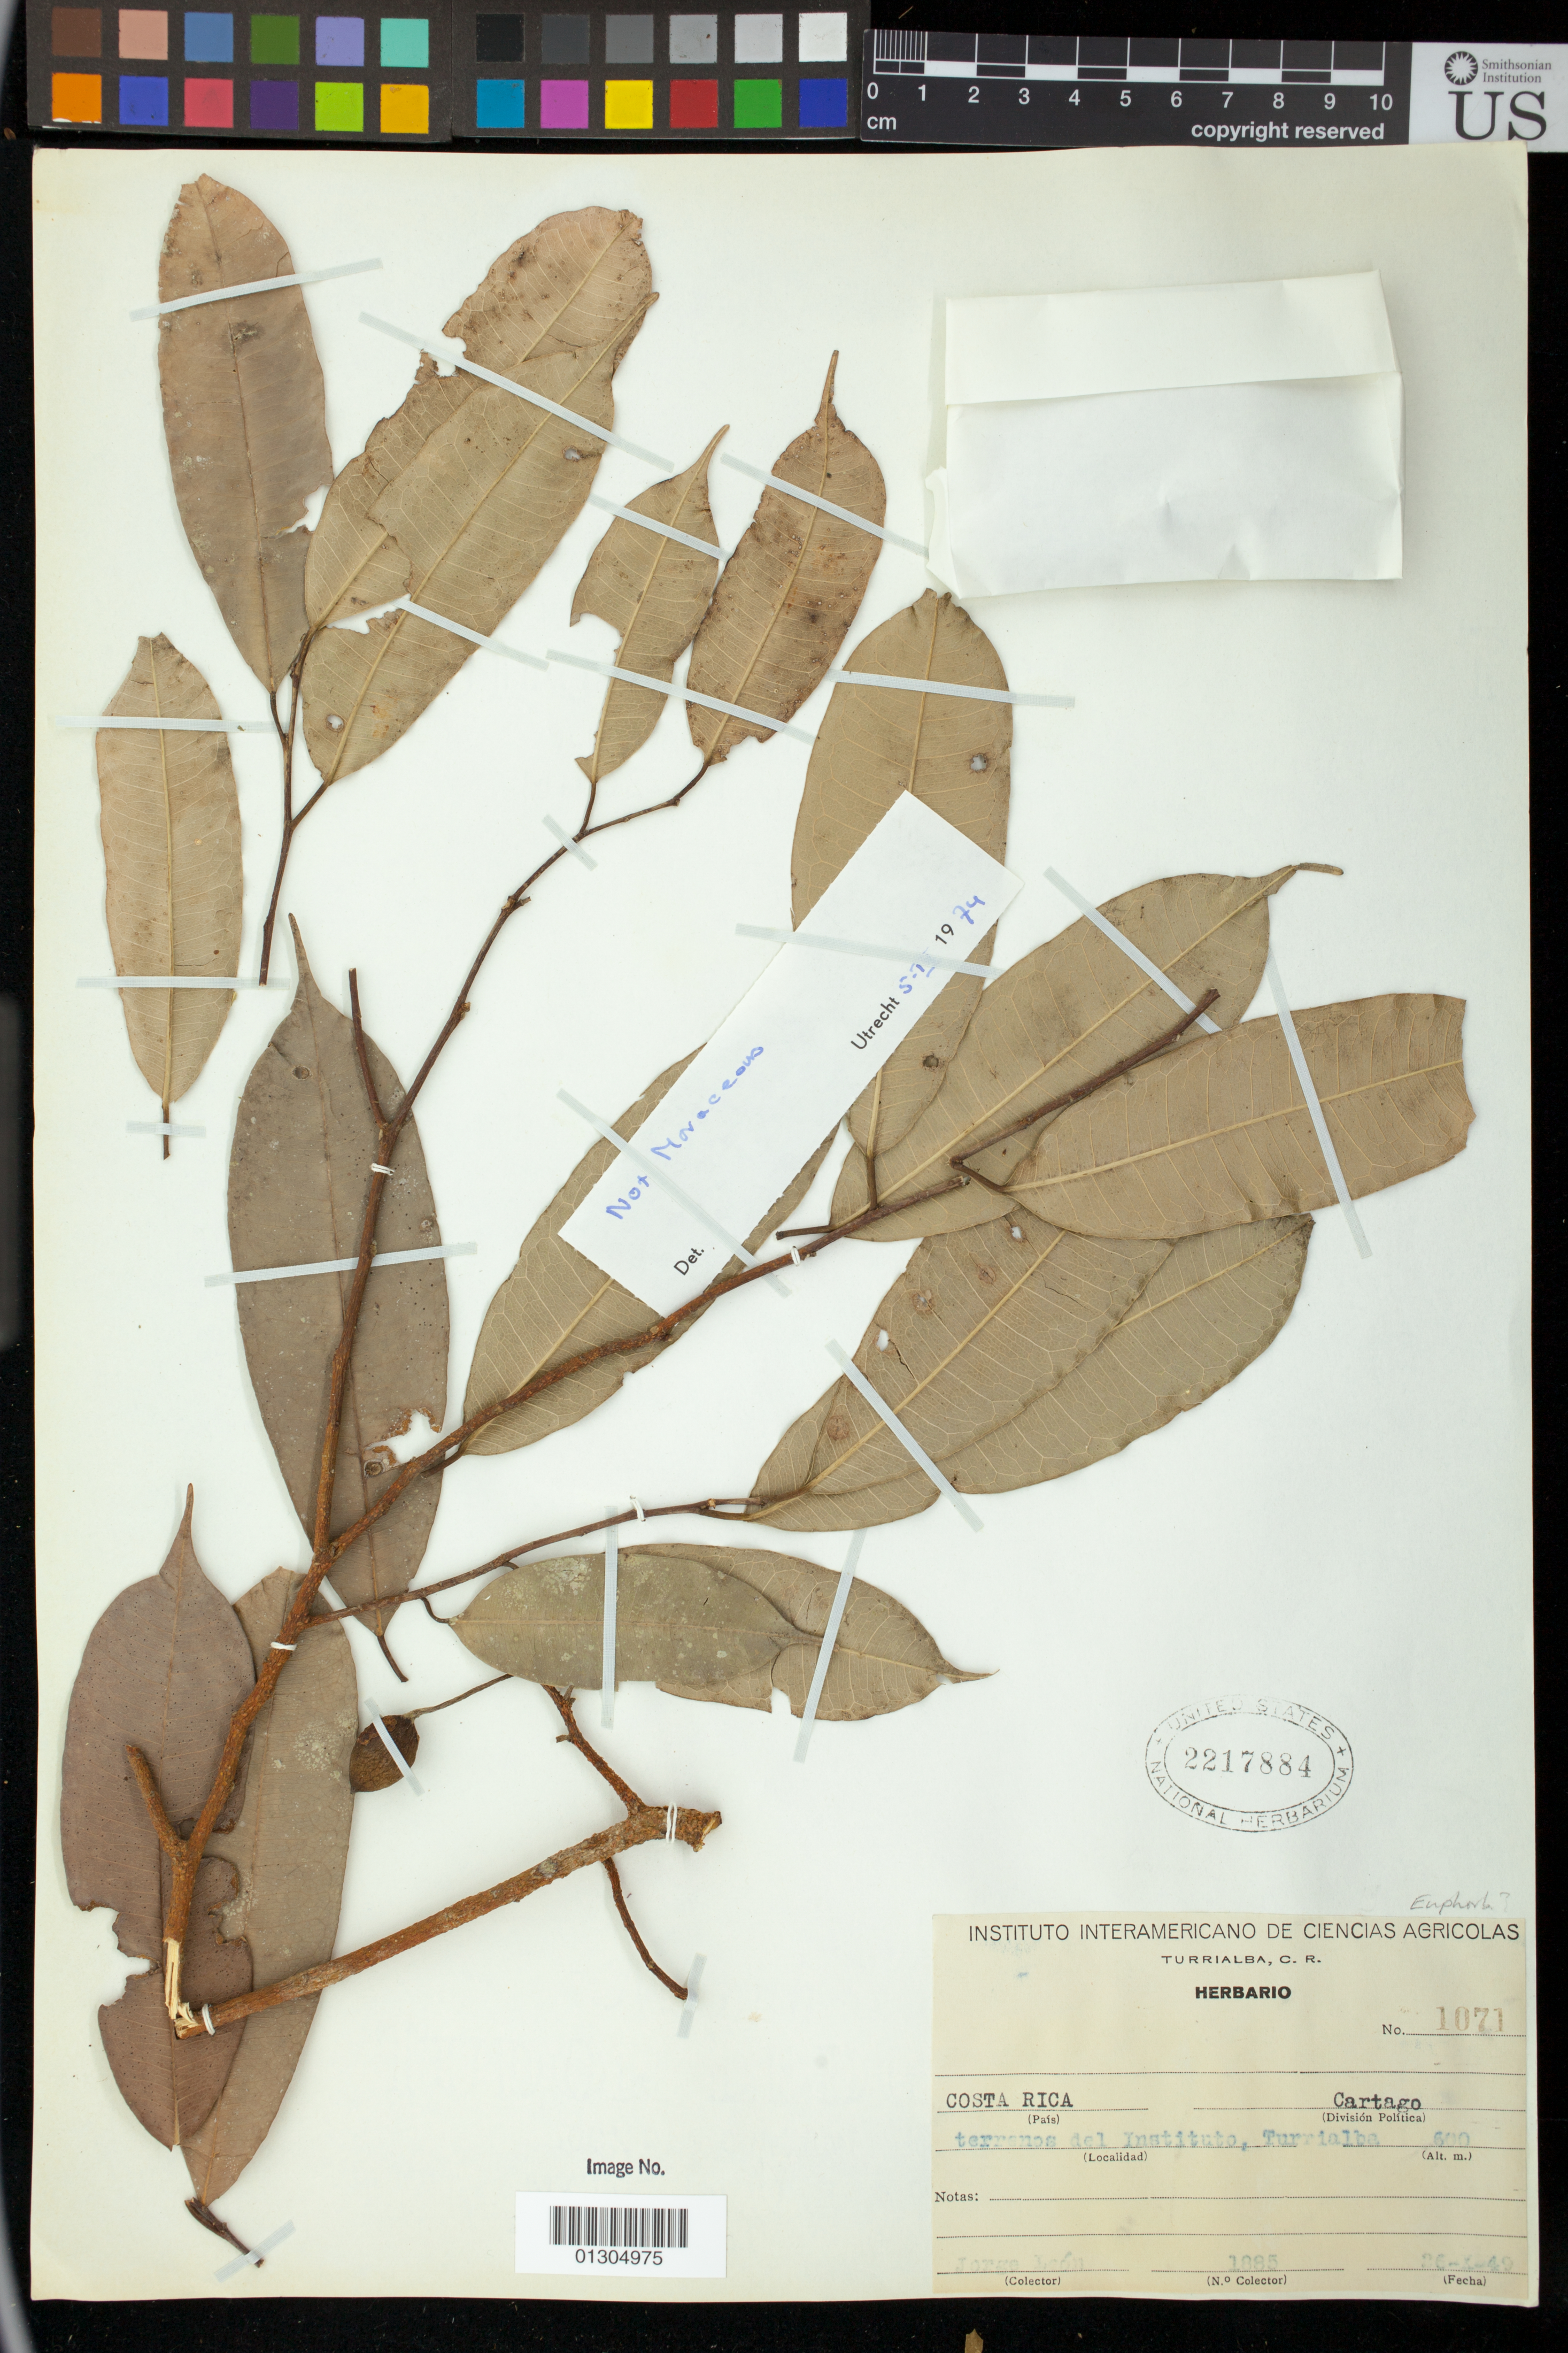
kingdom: Plantae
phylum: Tracheophyta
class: Magnoliopsida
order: Rosales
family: Moraceae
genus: Clarisia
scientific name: Clarisia sp.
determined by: Londoño-Echeverri, Y.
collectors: J. León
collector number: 1885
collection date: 1949-10-26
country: Costa Rica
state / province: Cartago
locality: terrenos del Instituto, Turrialba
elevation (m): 600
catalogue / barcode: US 2217884